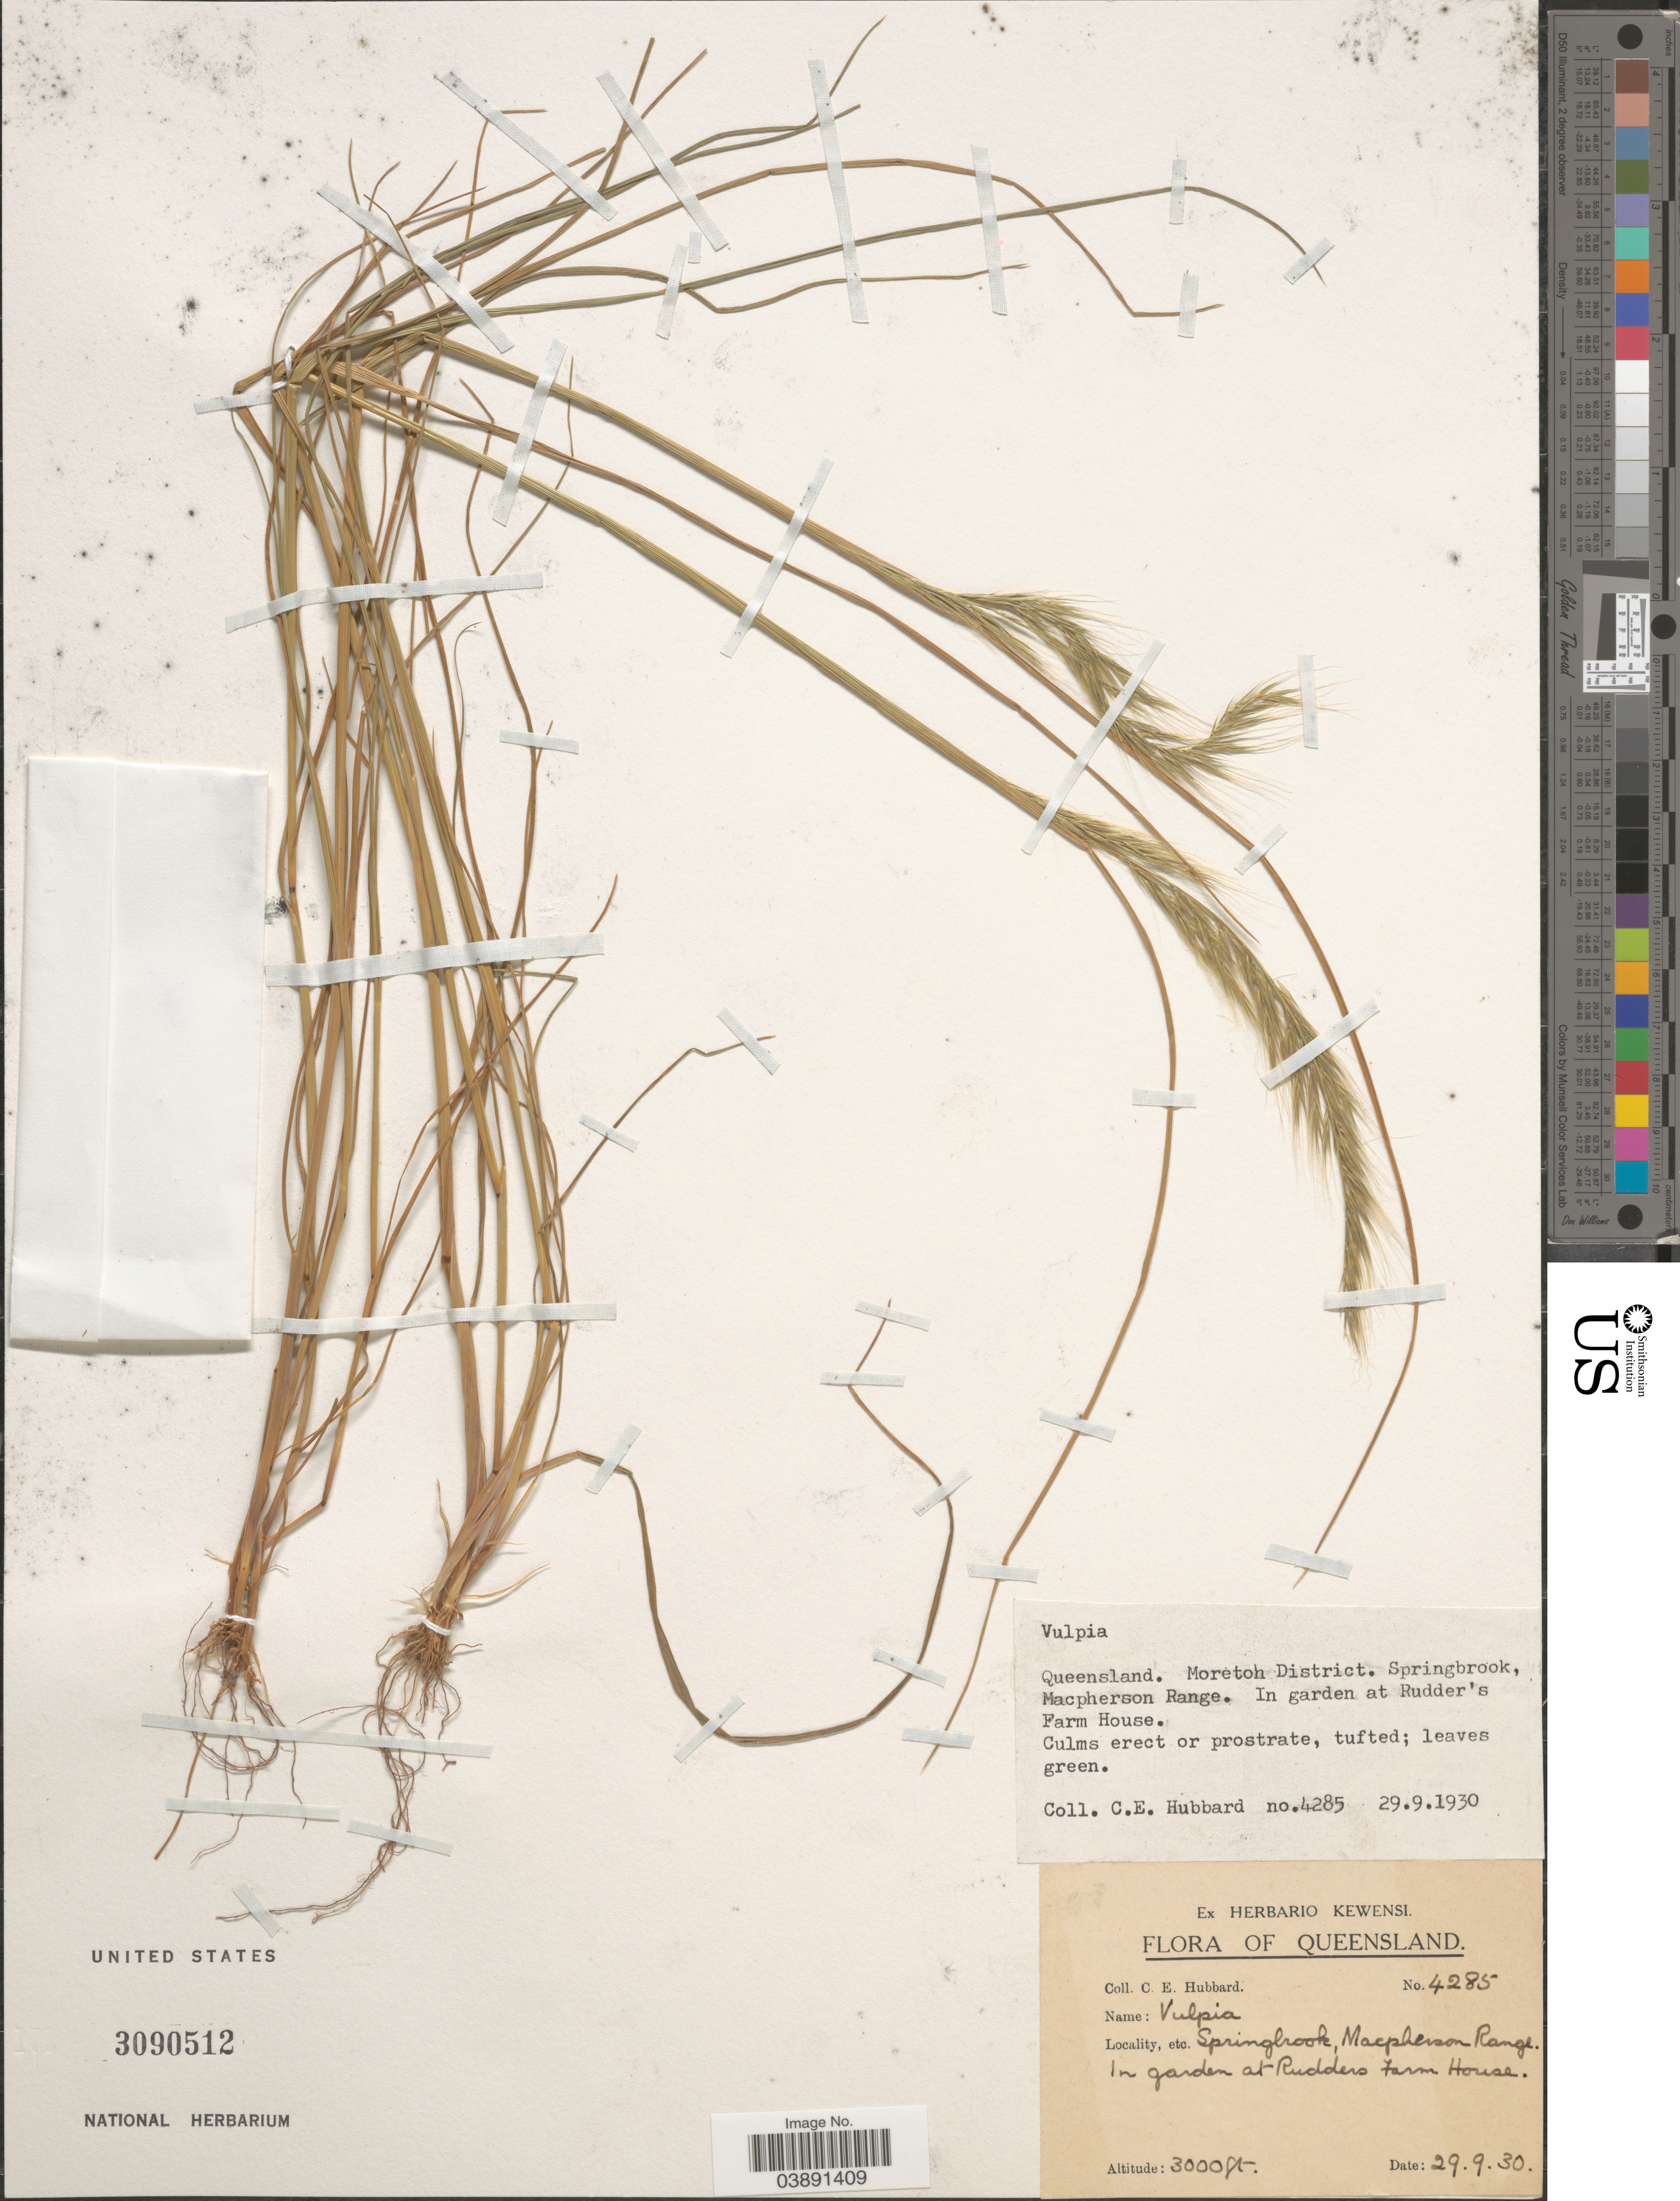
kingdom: Plantae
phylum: Tracheophyta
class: Liliopsida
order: Poales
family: Poaceae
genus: Festuca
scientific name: Festuca sp.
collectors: C. E. Hubbard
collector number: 4285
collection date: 1930-09-29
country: Australia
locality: Moreton District. Springbrook, Macpherson Range. In garden at Rudder's Farm House.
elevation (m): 914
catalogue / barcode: US 3090512